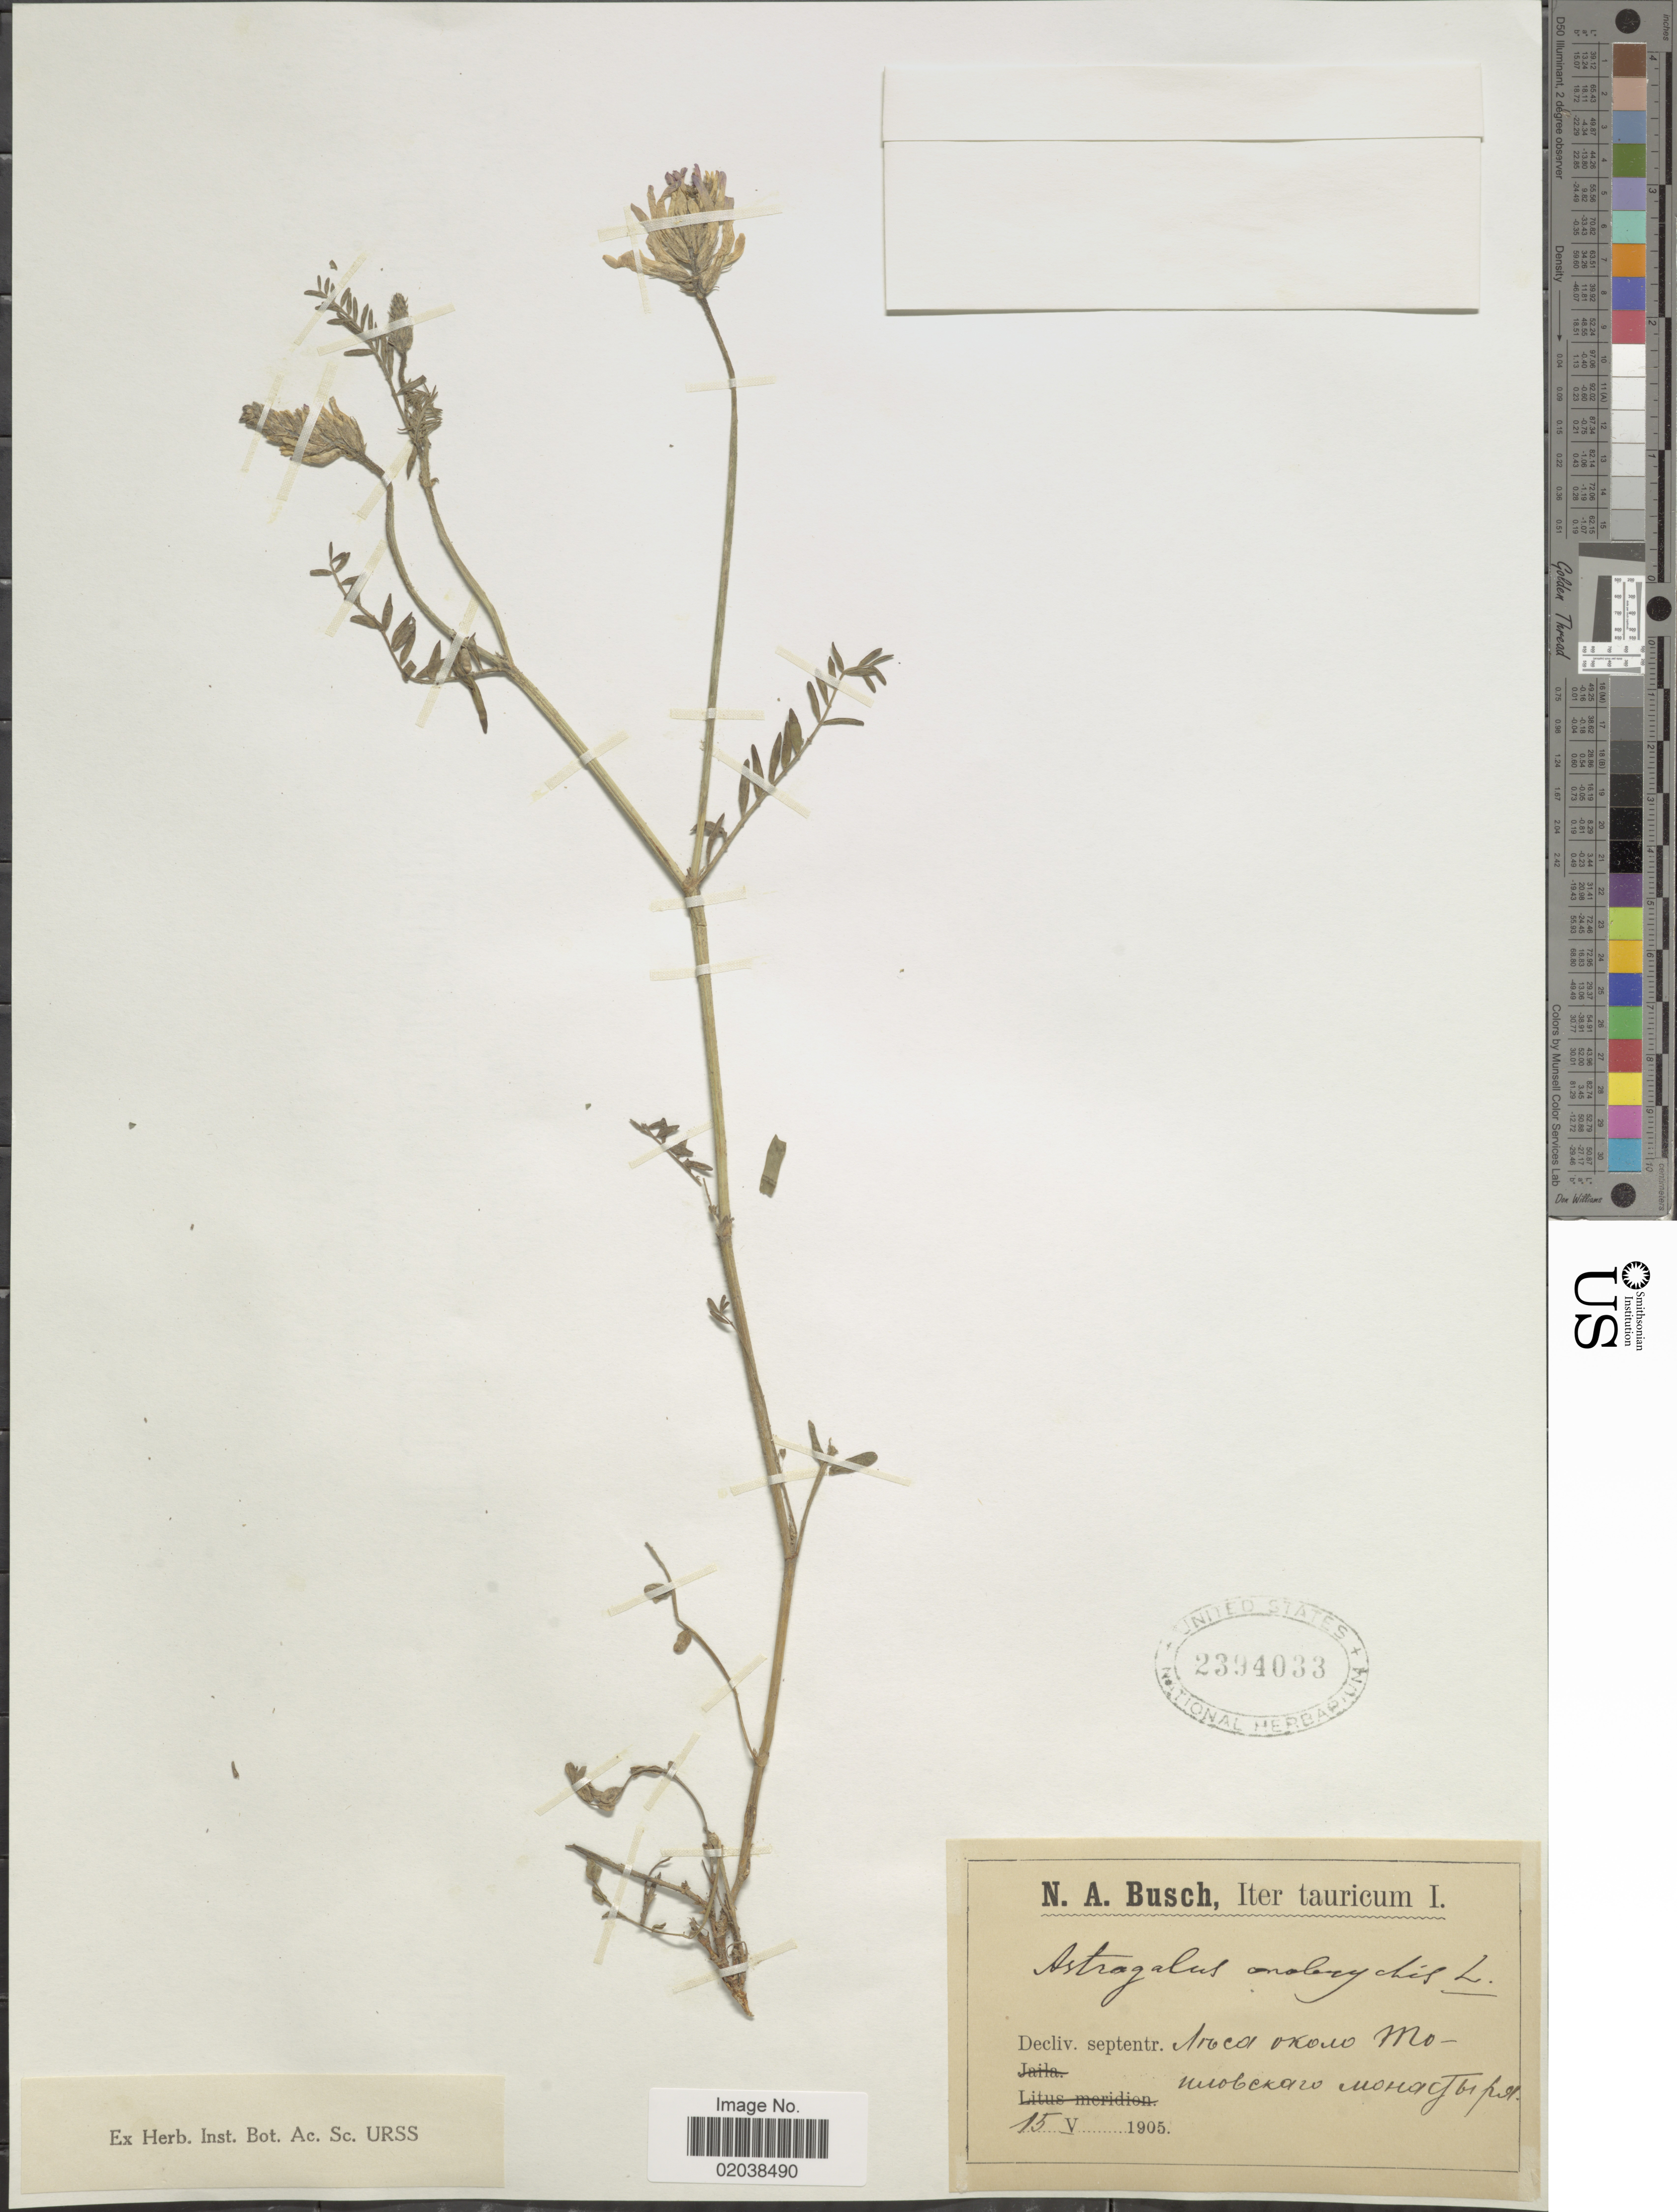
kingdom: Plantae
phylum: Tracheophyta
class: Magnoliopsida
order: Fabales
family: Fabaceae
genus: Astragalus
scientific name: Astragalus onobrychis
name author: L.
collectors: N. A. Busch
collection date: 1905-05-15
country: Russian Federation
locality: X Decliv. septentr. [illegible text]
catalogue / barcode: US 2394033